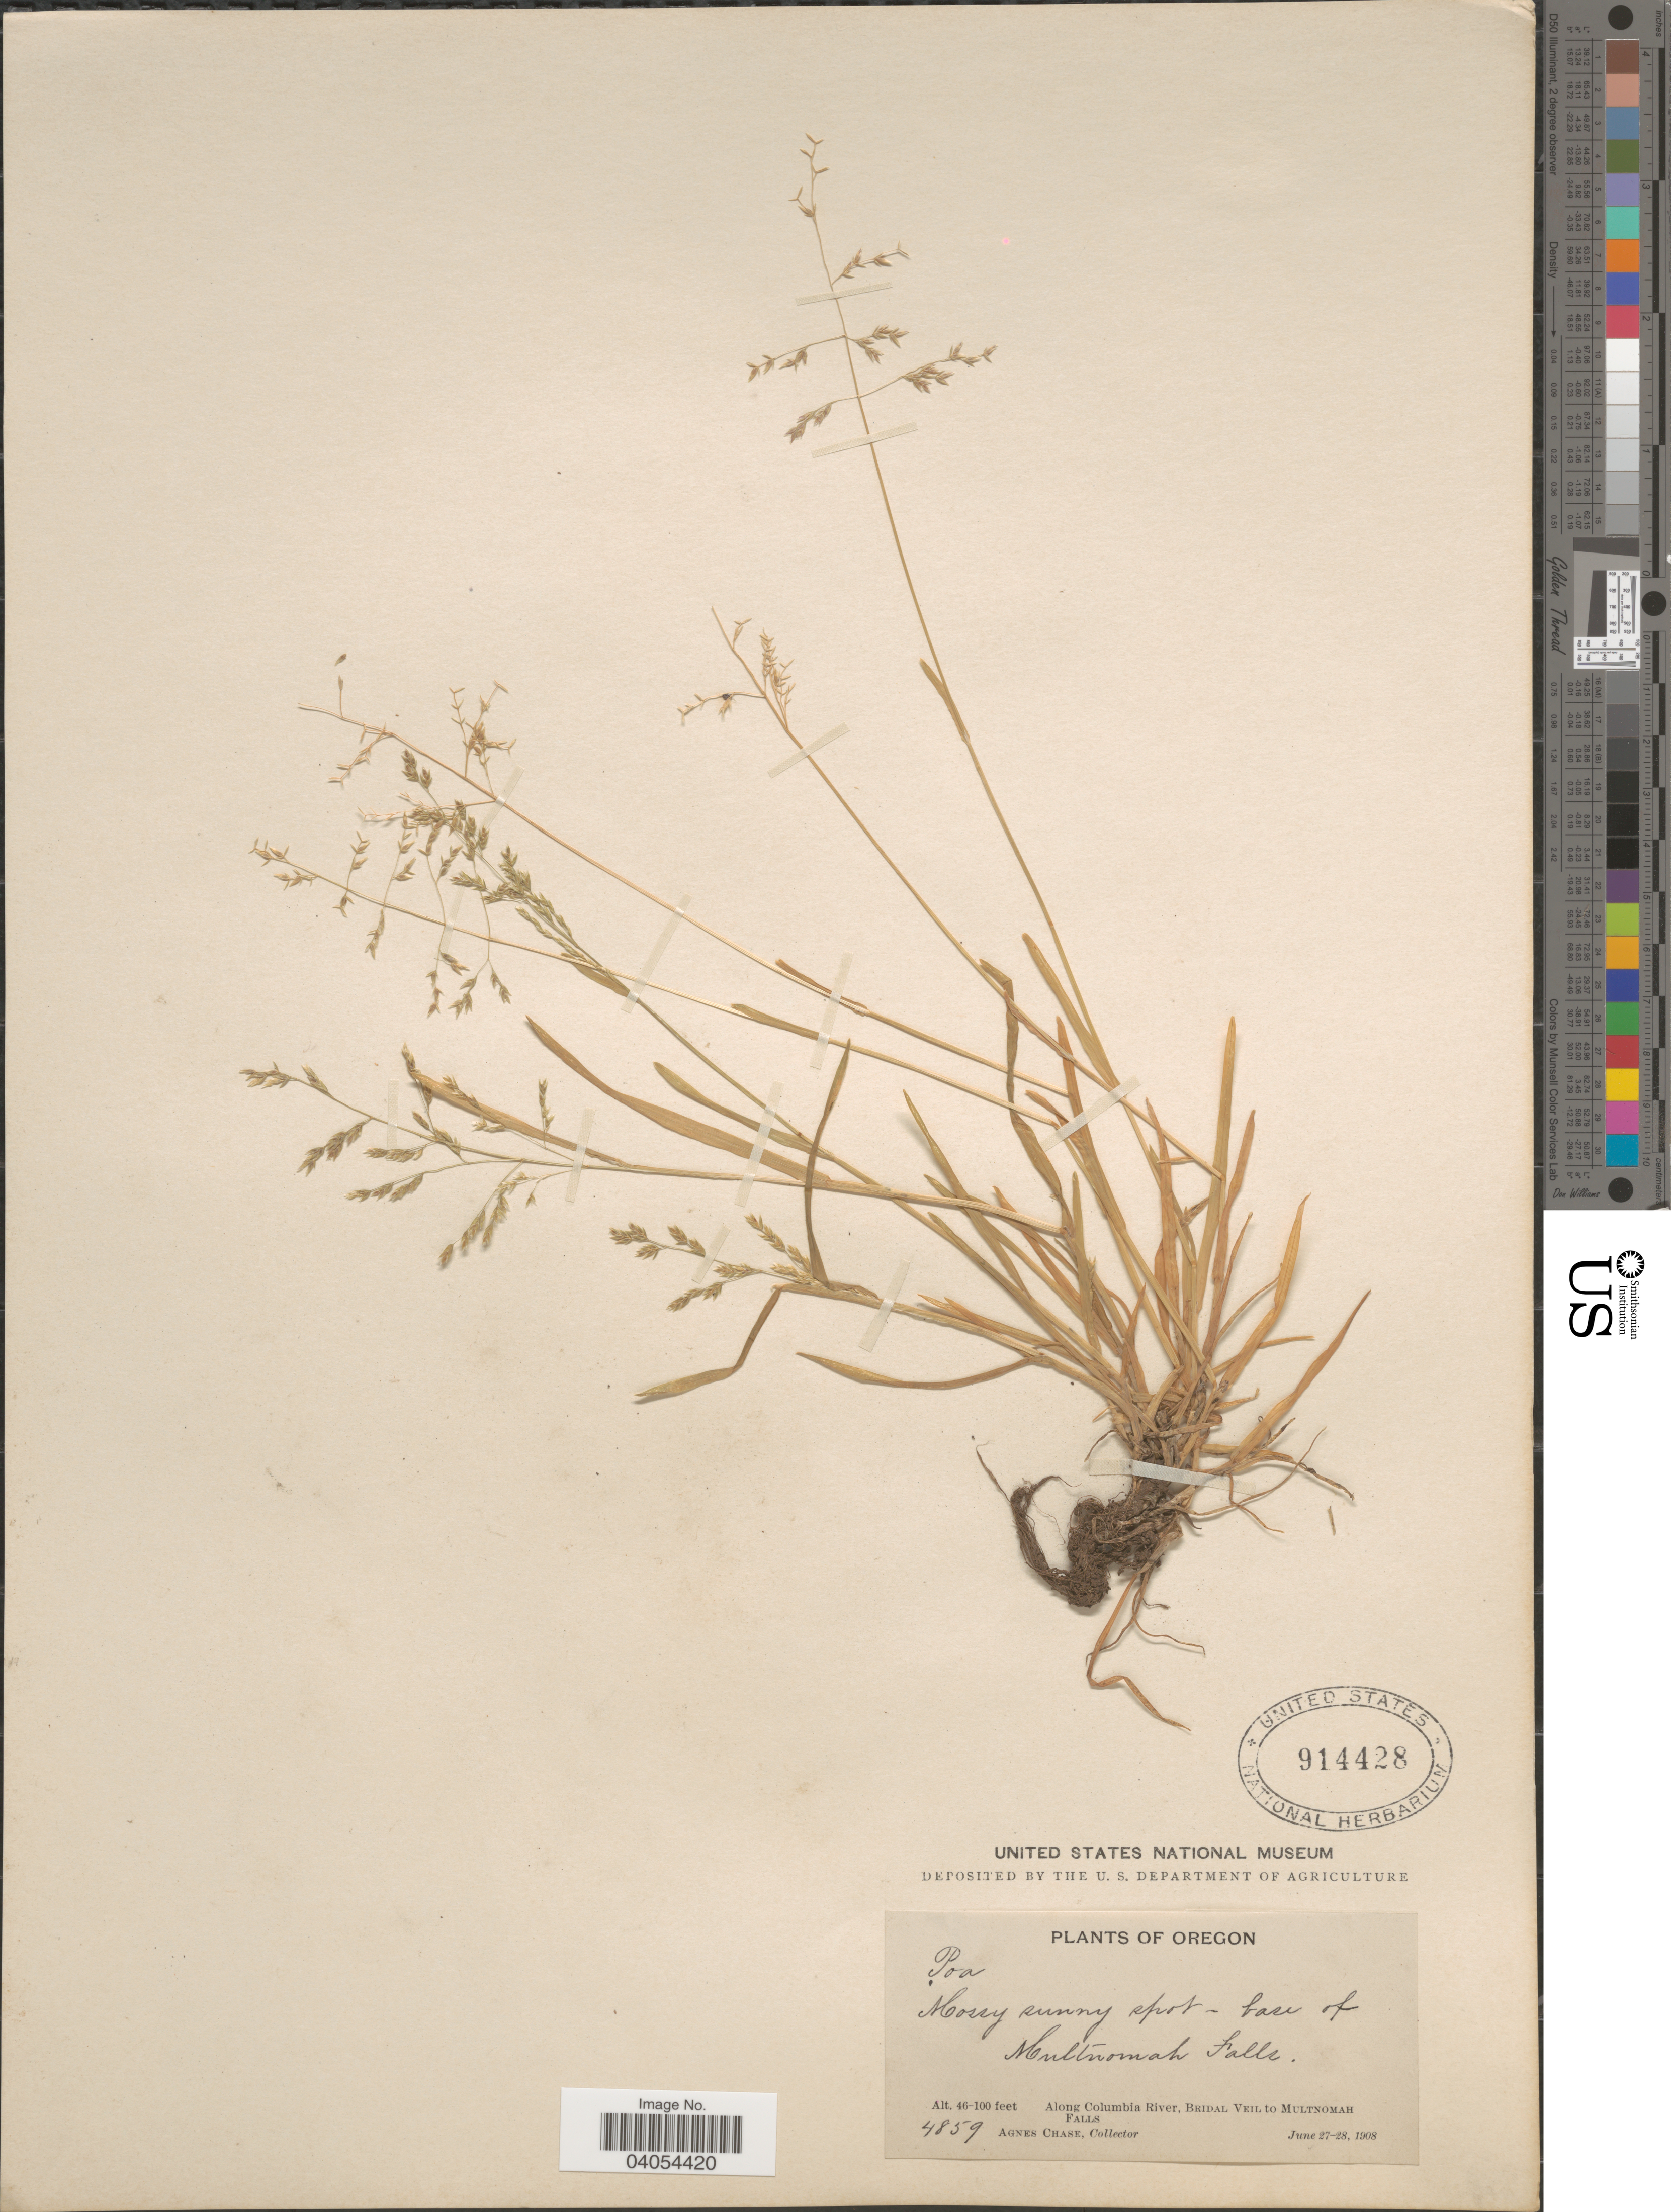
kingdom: Plantae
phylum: Tracheophyta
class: Liliopsida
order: Poales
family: Poaceae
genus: Poa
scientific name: Poa annua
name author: L.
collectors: A. Chase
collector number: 4859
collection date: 1908-06-27/1908-06-28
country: United States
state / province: Oregon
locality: Base of Multnomah Falls. Along Columbia River, Bridal Veil to Multnomah Falls.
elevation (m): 14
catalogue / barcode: US 914428